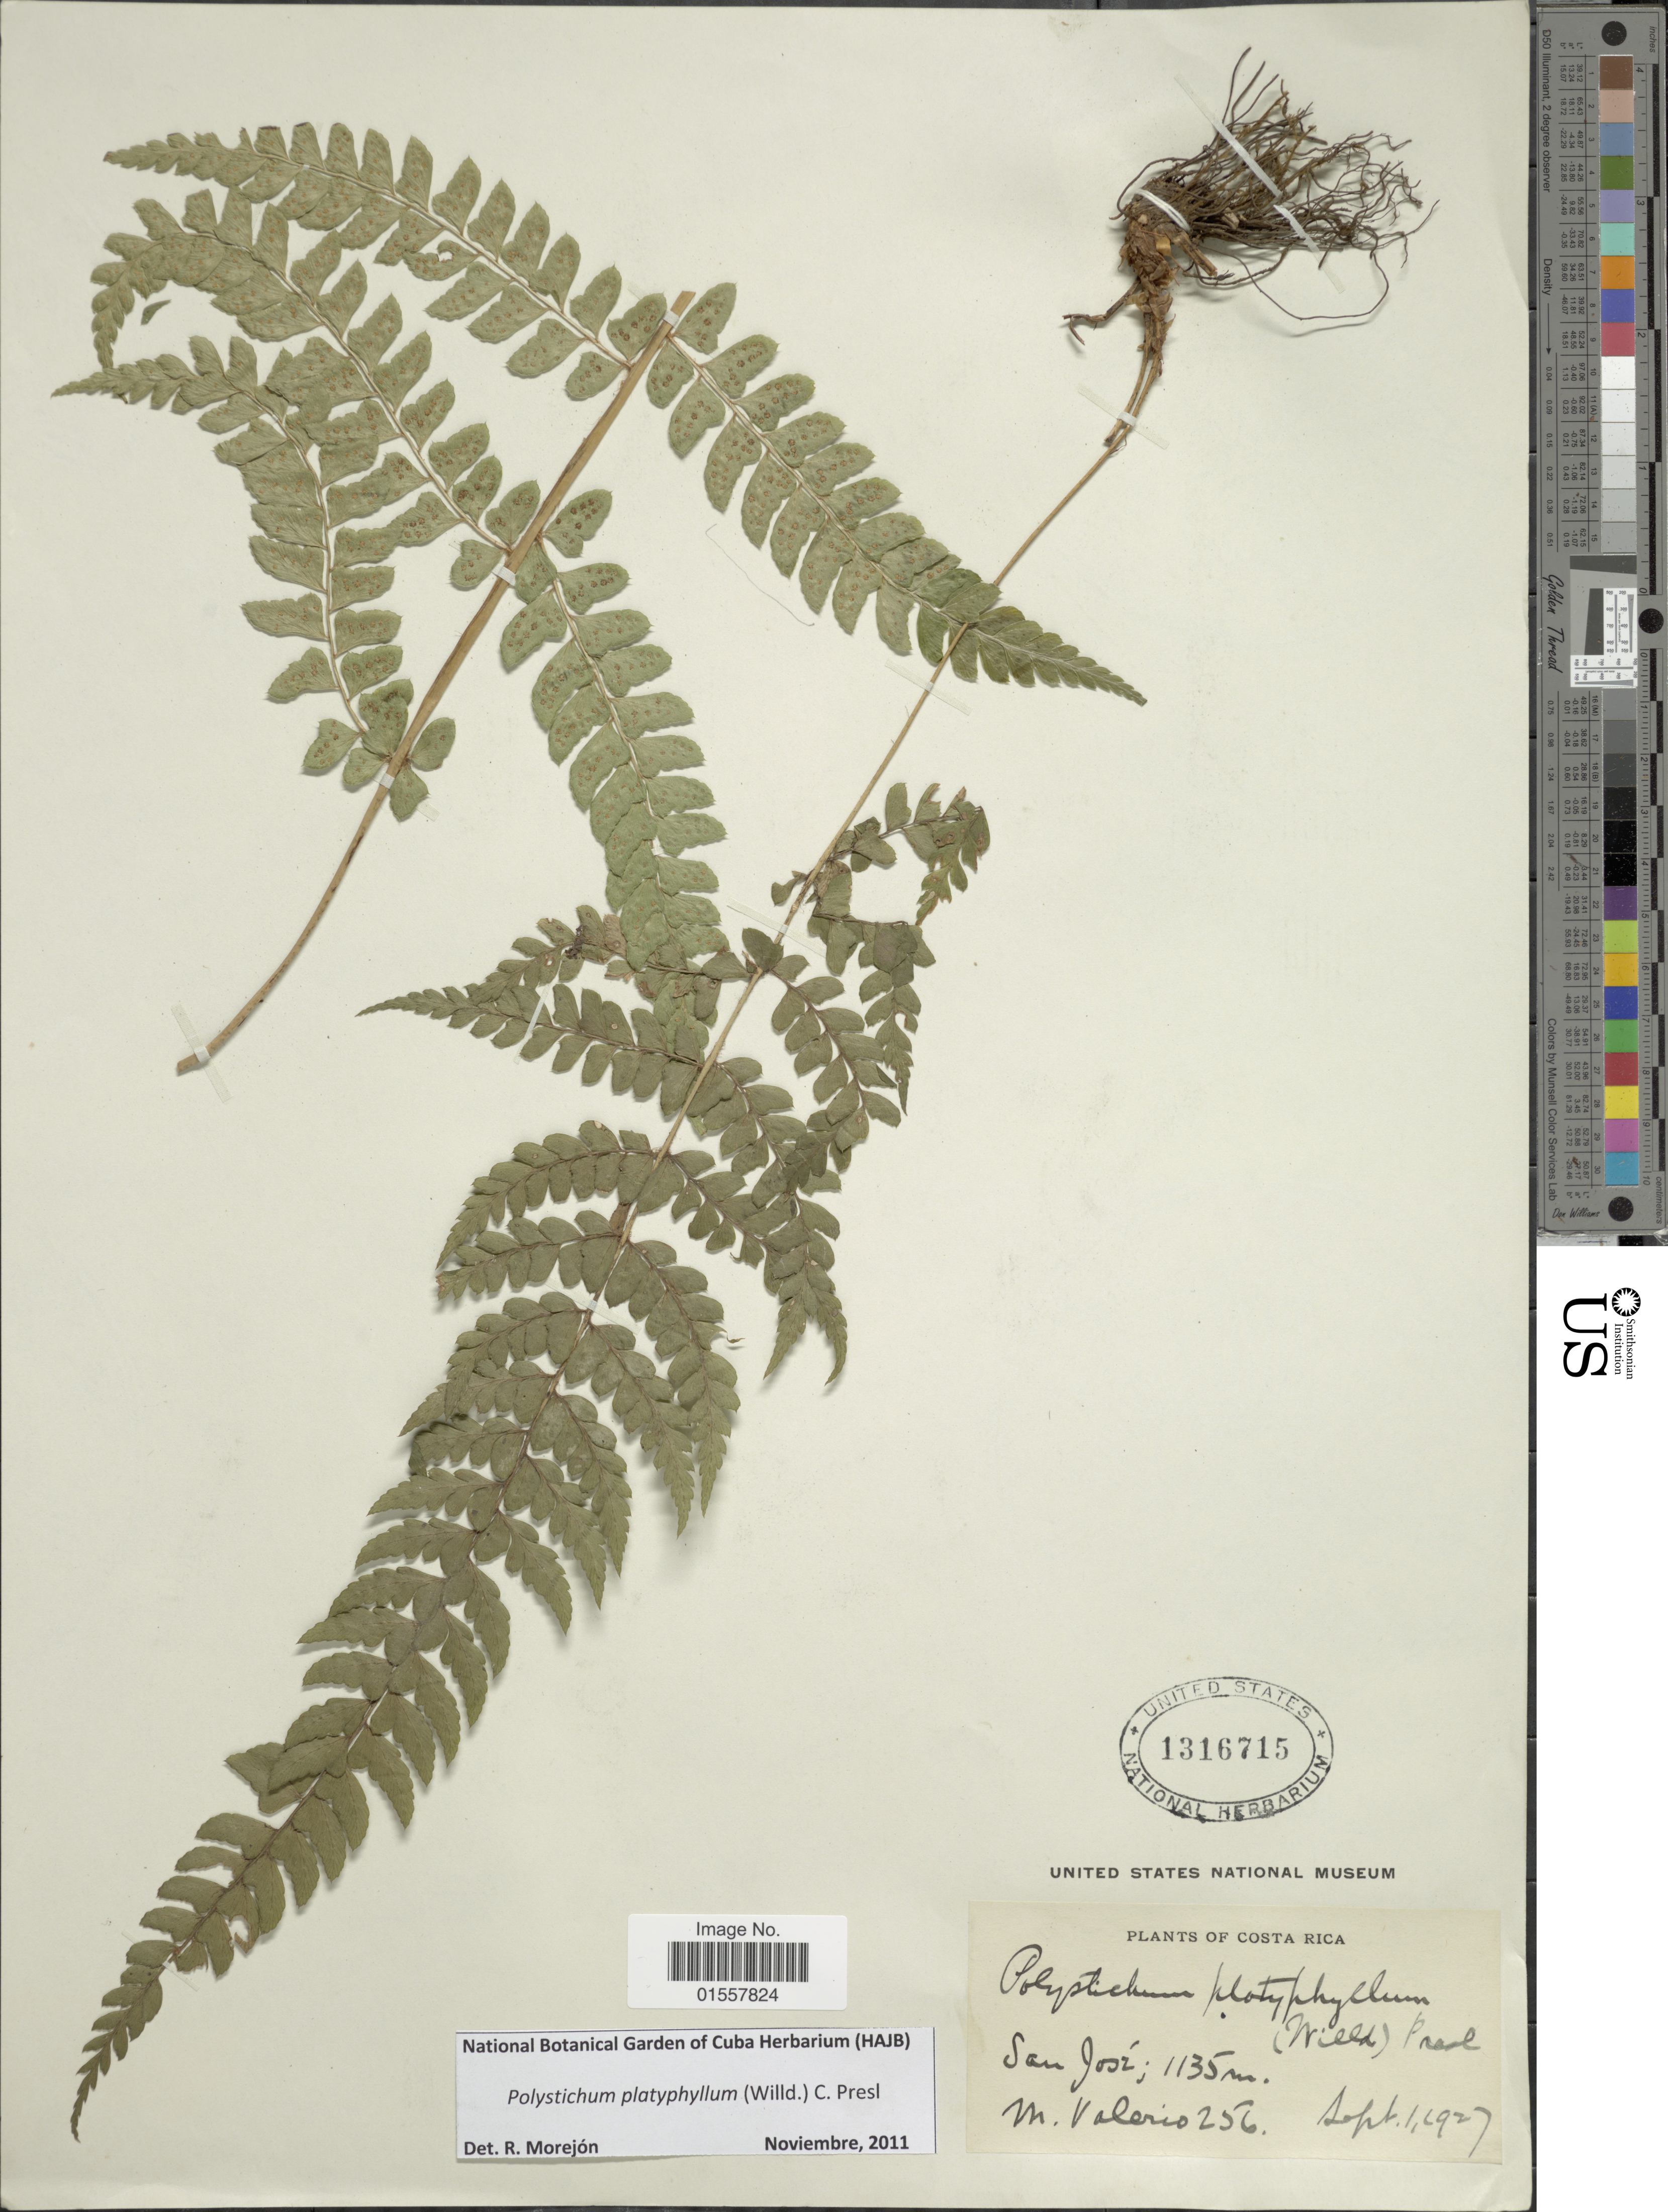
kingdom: Plantae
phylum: Tracheophyta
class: Polypodiopsida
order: Polypodiales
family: Dryopteridaceae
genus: Polystichum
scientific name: Polystichum platyphyllum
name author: (Willd.) C. Presl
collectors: M. Valerio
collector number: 256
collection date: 1927-09-01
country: Costa Rica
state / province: San José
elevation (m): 1135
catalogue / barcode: US 1316715